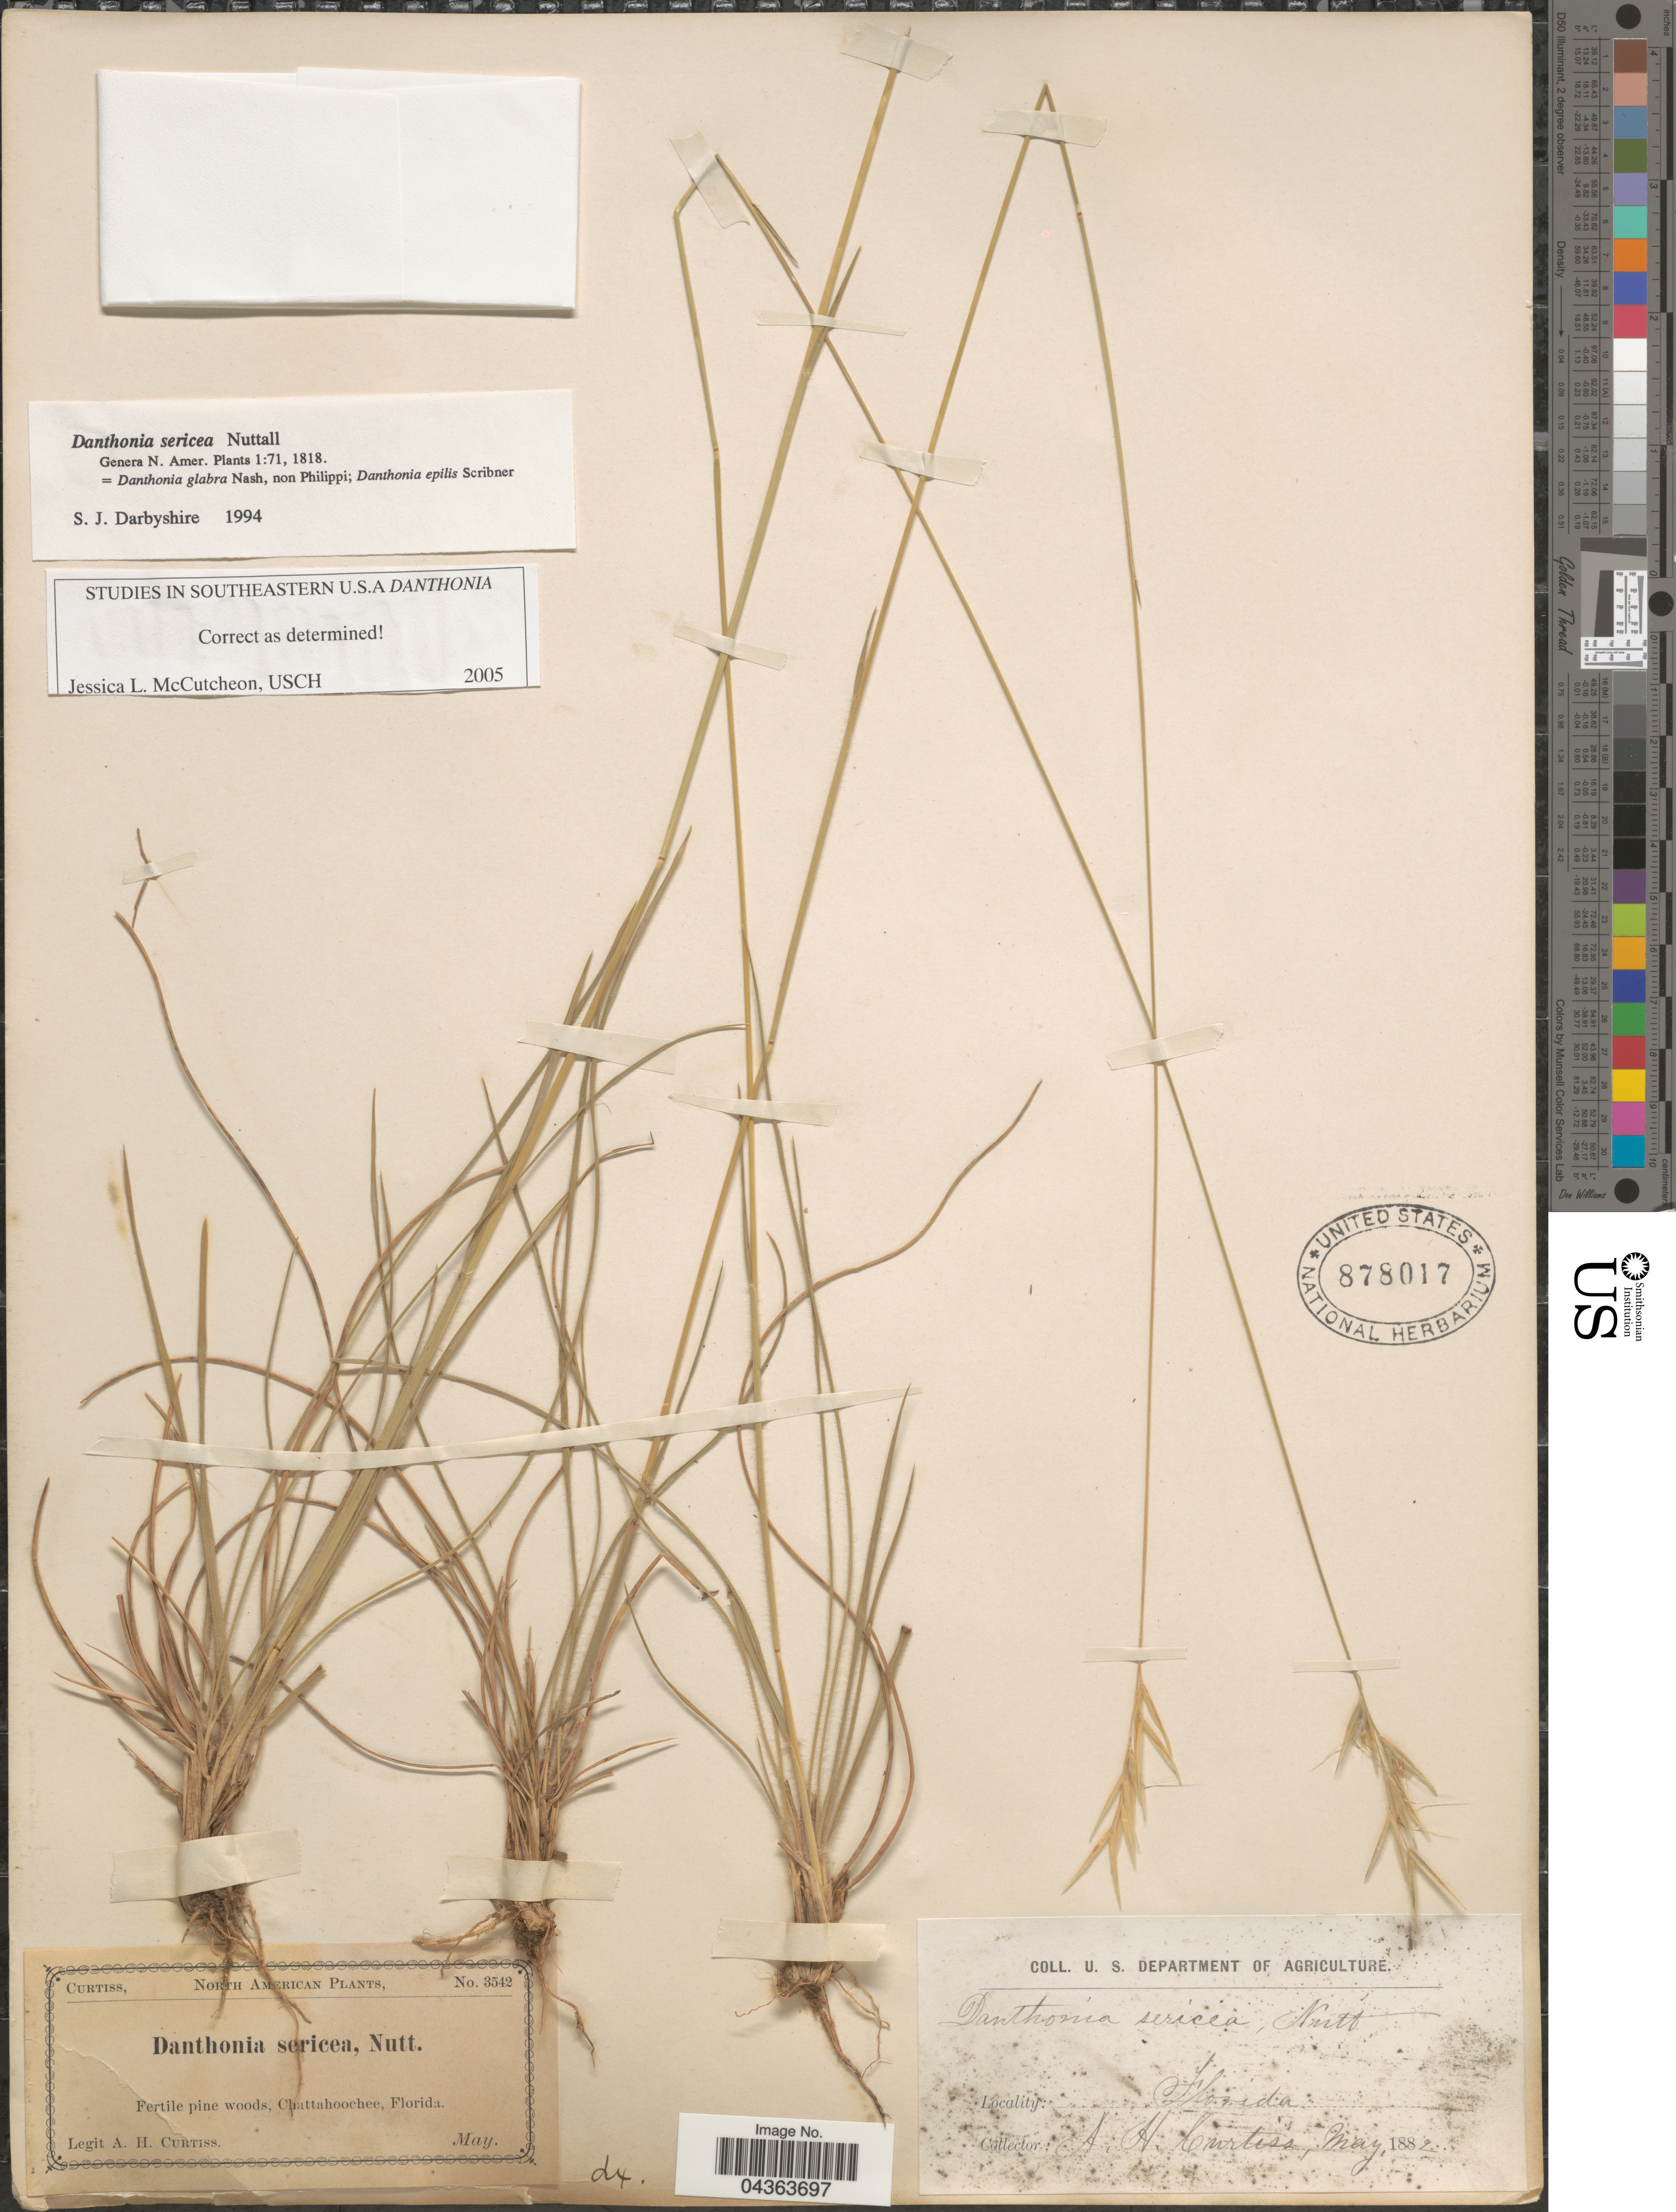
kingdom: Plantae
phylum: Tracheophyta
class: Liliopsida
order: Poales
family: Poaceae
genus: Danthonia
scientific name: Danthonia sericea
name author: Nutt.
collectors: A. H. Curtiss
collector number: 3542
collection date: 1882-05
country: United States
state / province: Florida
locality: Chattahoochee.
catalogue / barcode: US 878017